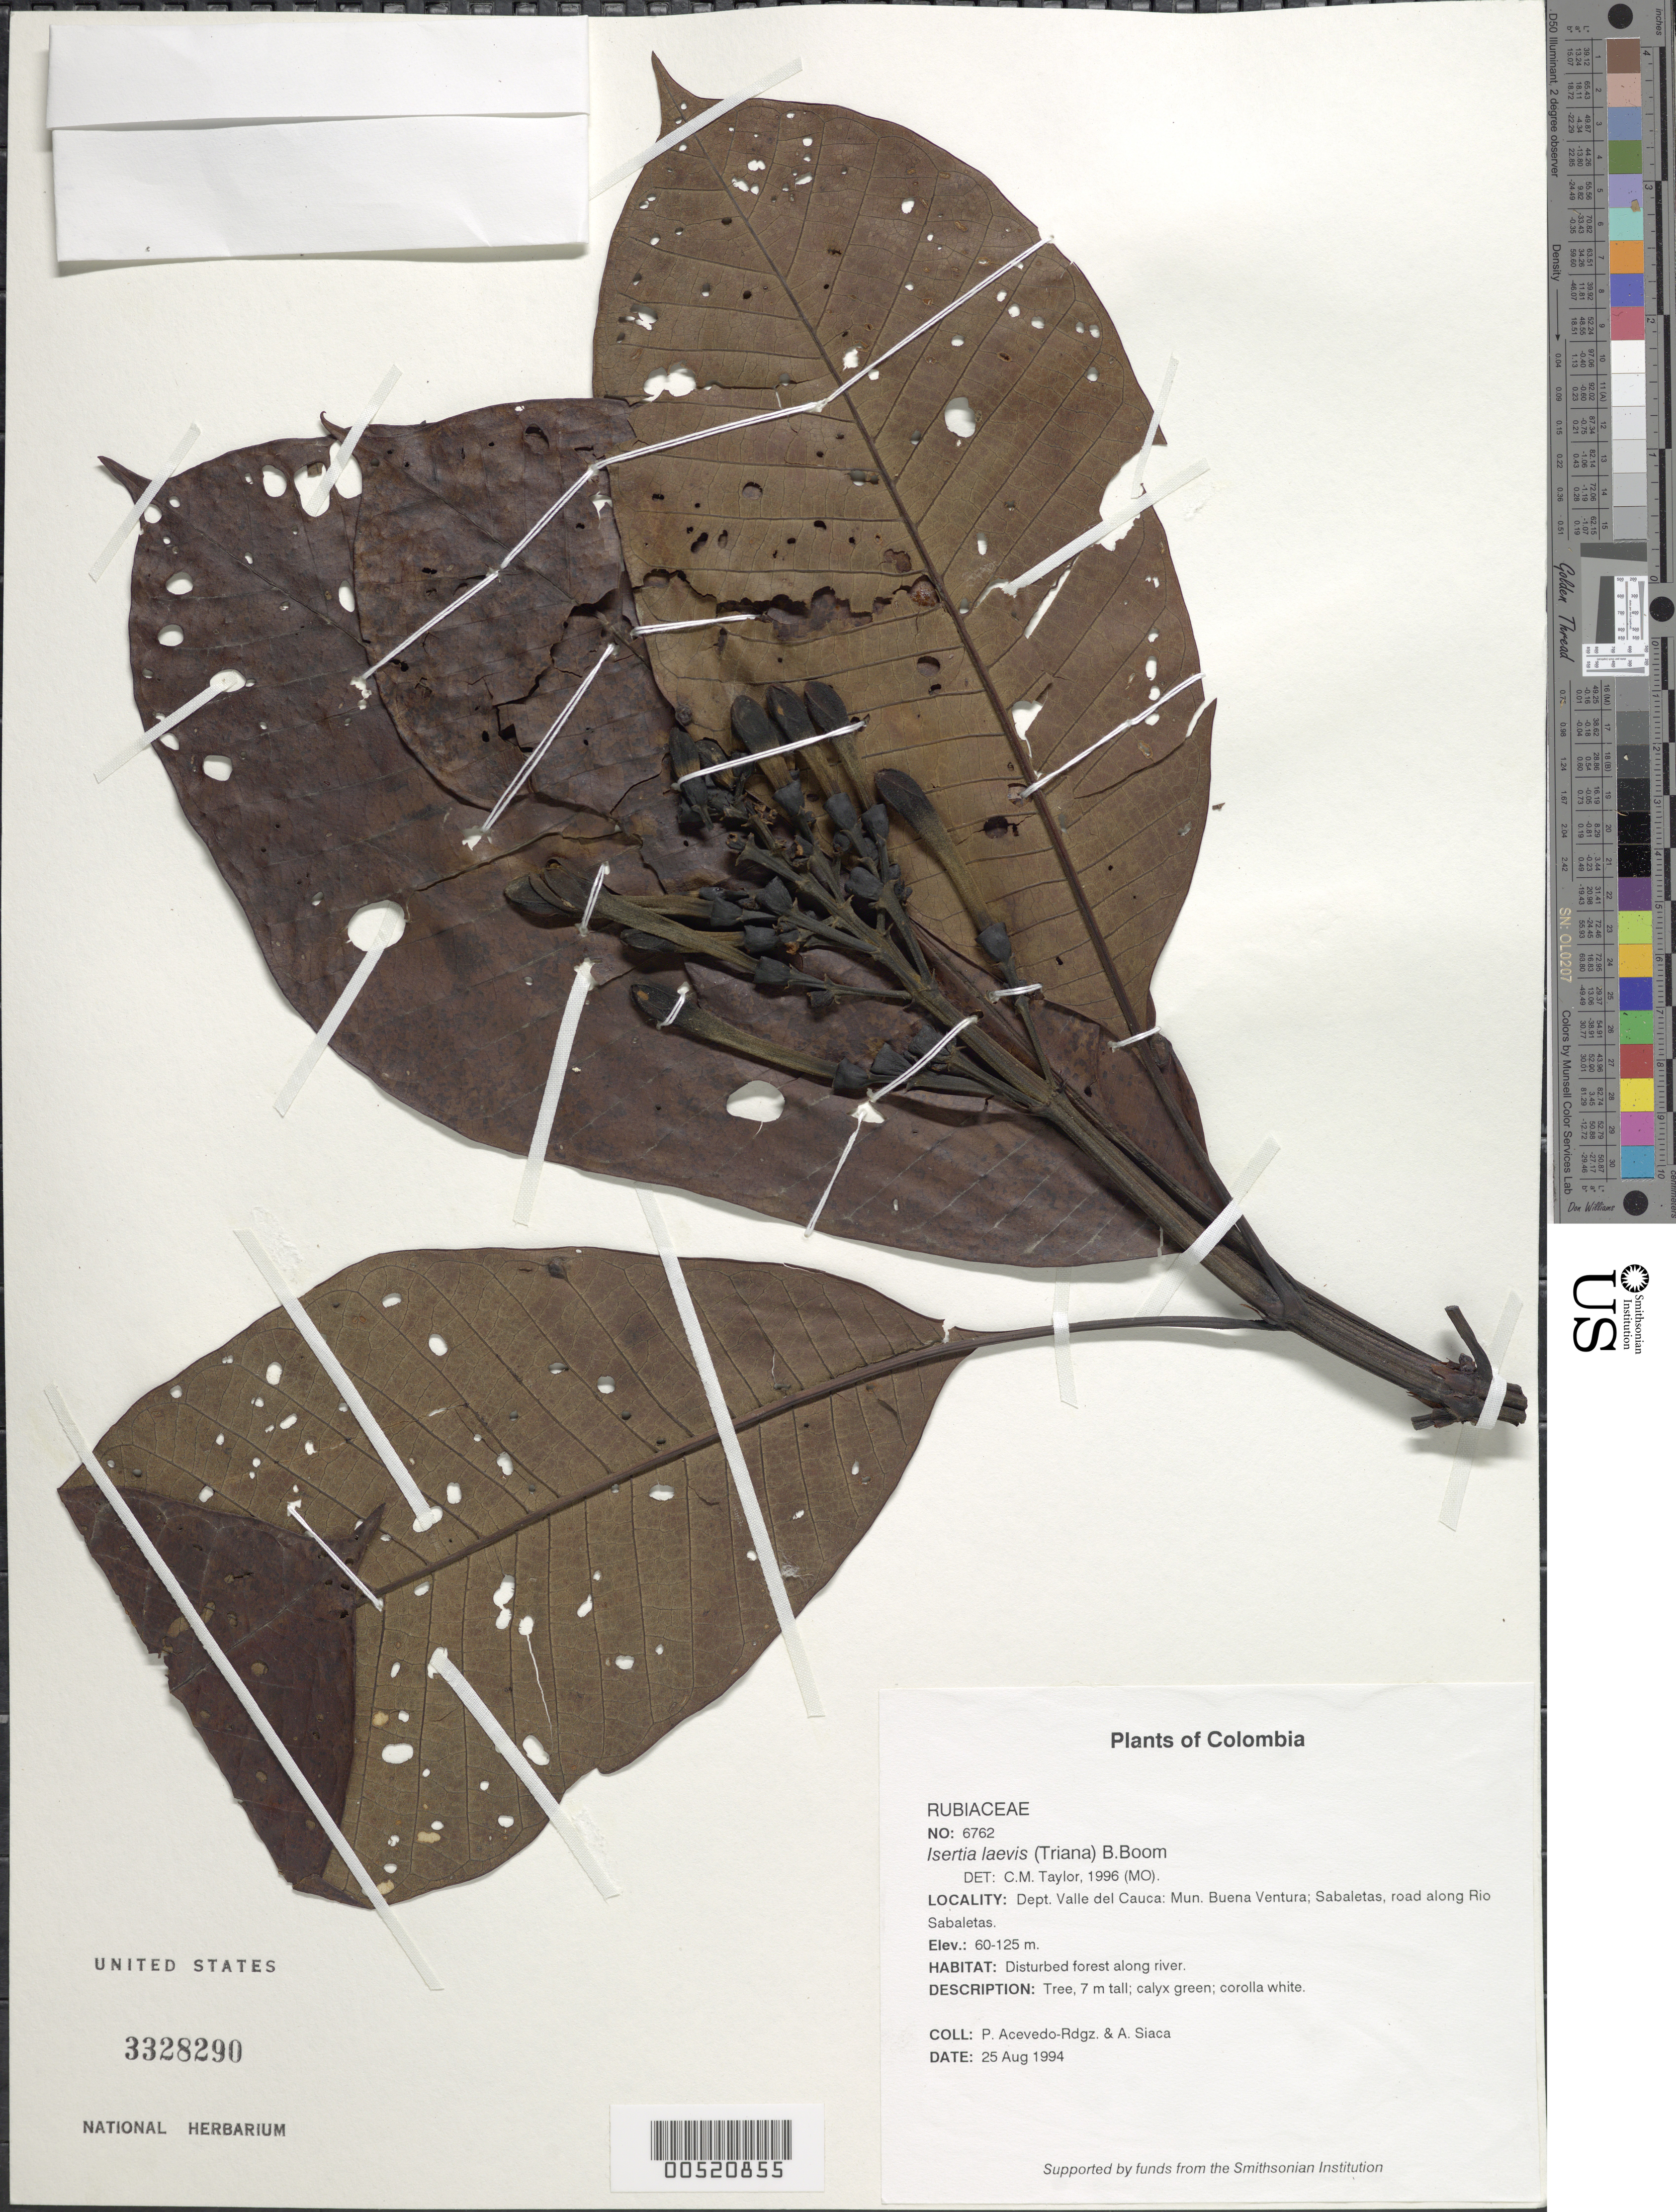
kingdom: Plantae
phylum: Tracheophyta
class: Magnoliopsida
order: Gentianales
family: Rubiaceae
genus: Isertia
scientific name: Isertia pittieri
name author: (Standl.) Standl.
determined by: Taylor, Charlotte M.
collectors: P. Acevedo-Rodr. & A. Siaca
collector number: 6762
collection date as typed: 25 Aug 1994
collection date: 1994-08-25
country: Colombia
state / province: Valle del Cauca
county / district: Buena Ventura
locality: Depart. Valle del Cauca; Mun. Buena Ventura; Sabaletas. Road along Río Sabaletas.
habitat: Disturbed forest along river.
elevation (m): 60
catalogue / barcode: US 3328290